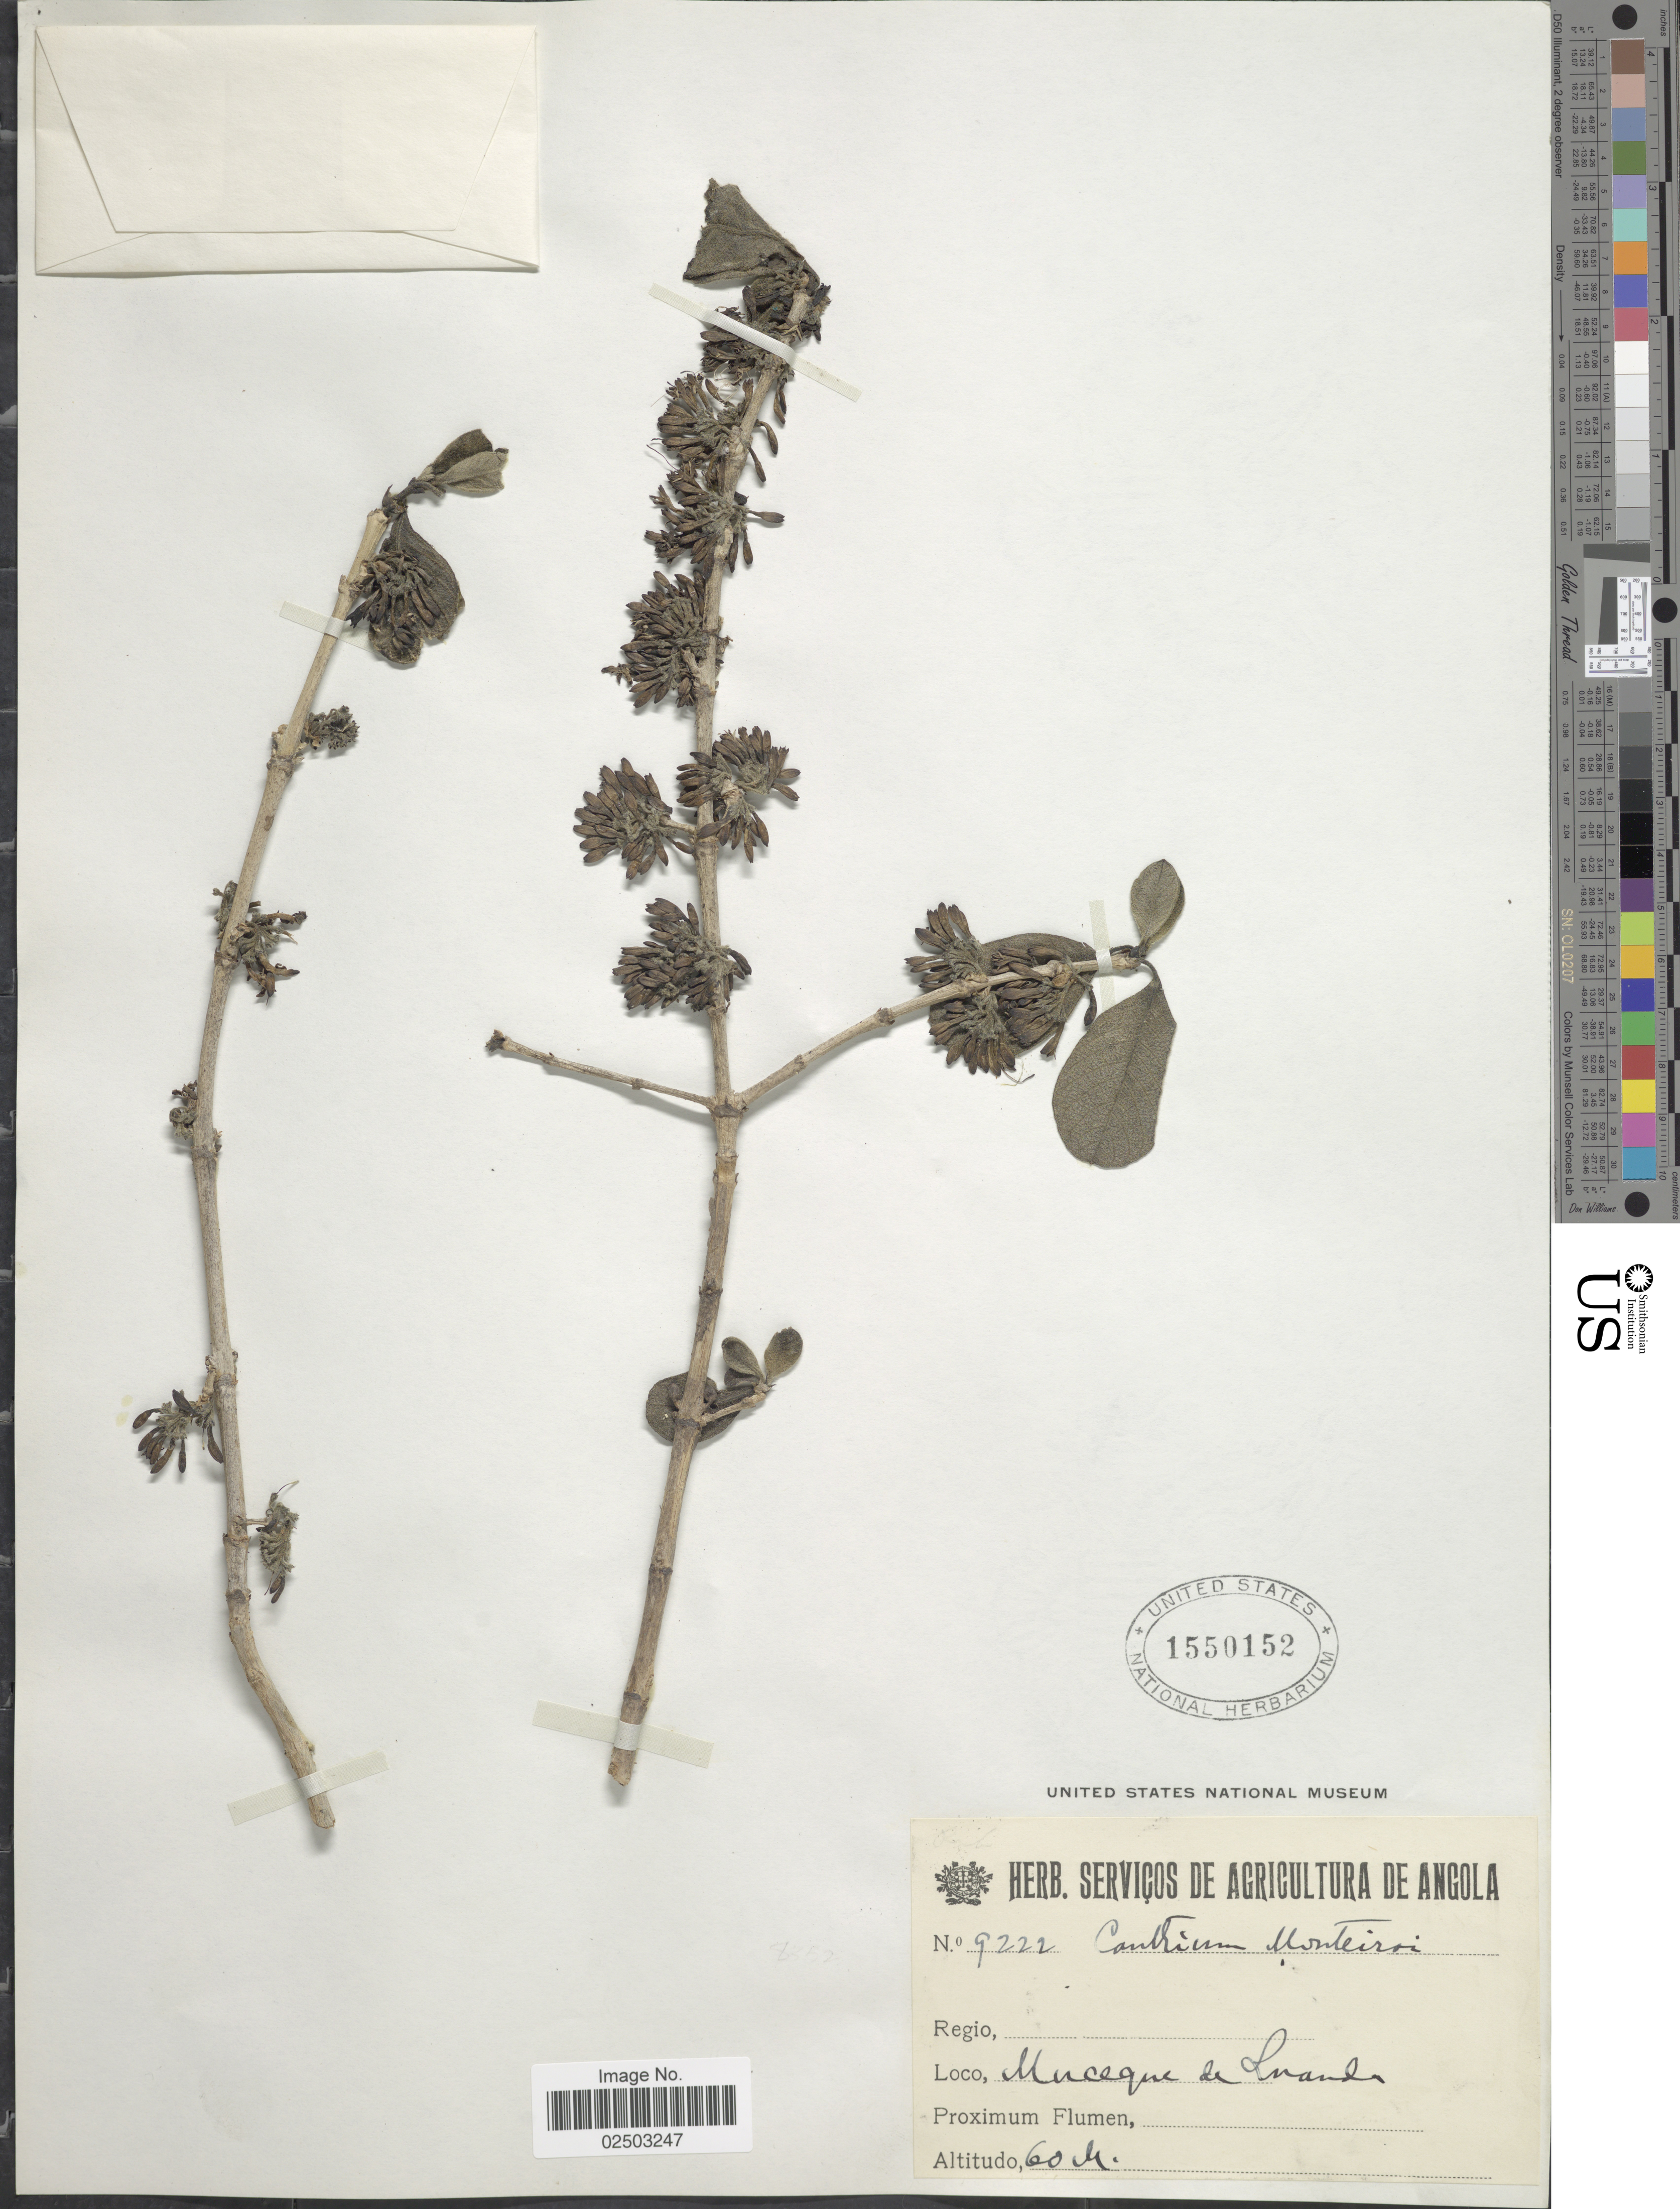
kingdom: Plantae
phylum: Tracheophyta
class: Magnoliopsida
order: Gentianales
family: Rubiaceae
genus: Canthium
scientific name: Canthium monteiroi ined.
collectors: ex herb. Servicos de Agricultura de Angola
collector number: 9222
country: Angola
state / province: Luanda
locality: Unceque de Luanda, Proximum Flumen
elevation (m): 60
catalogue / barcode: US 1550152